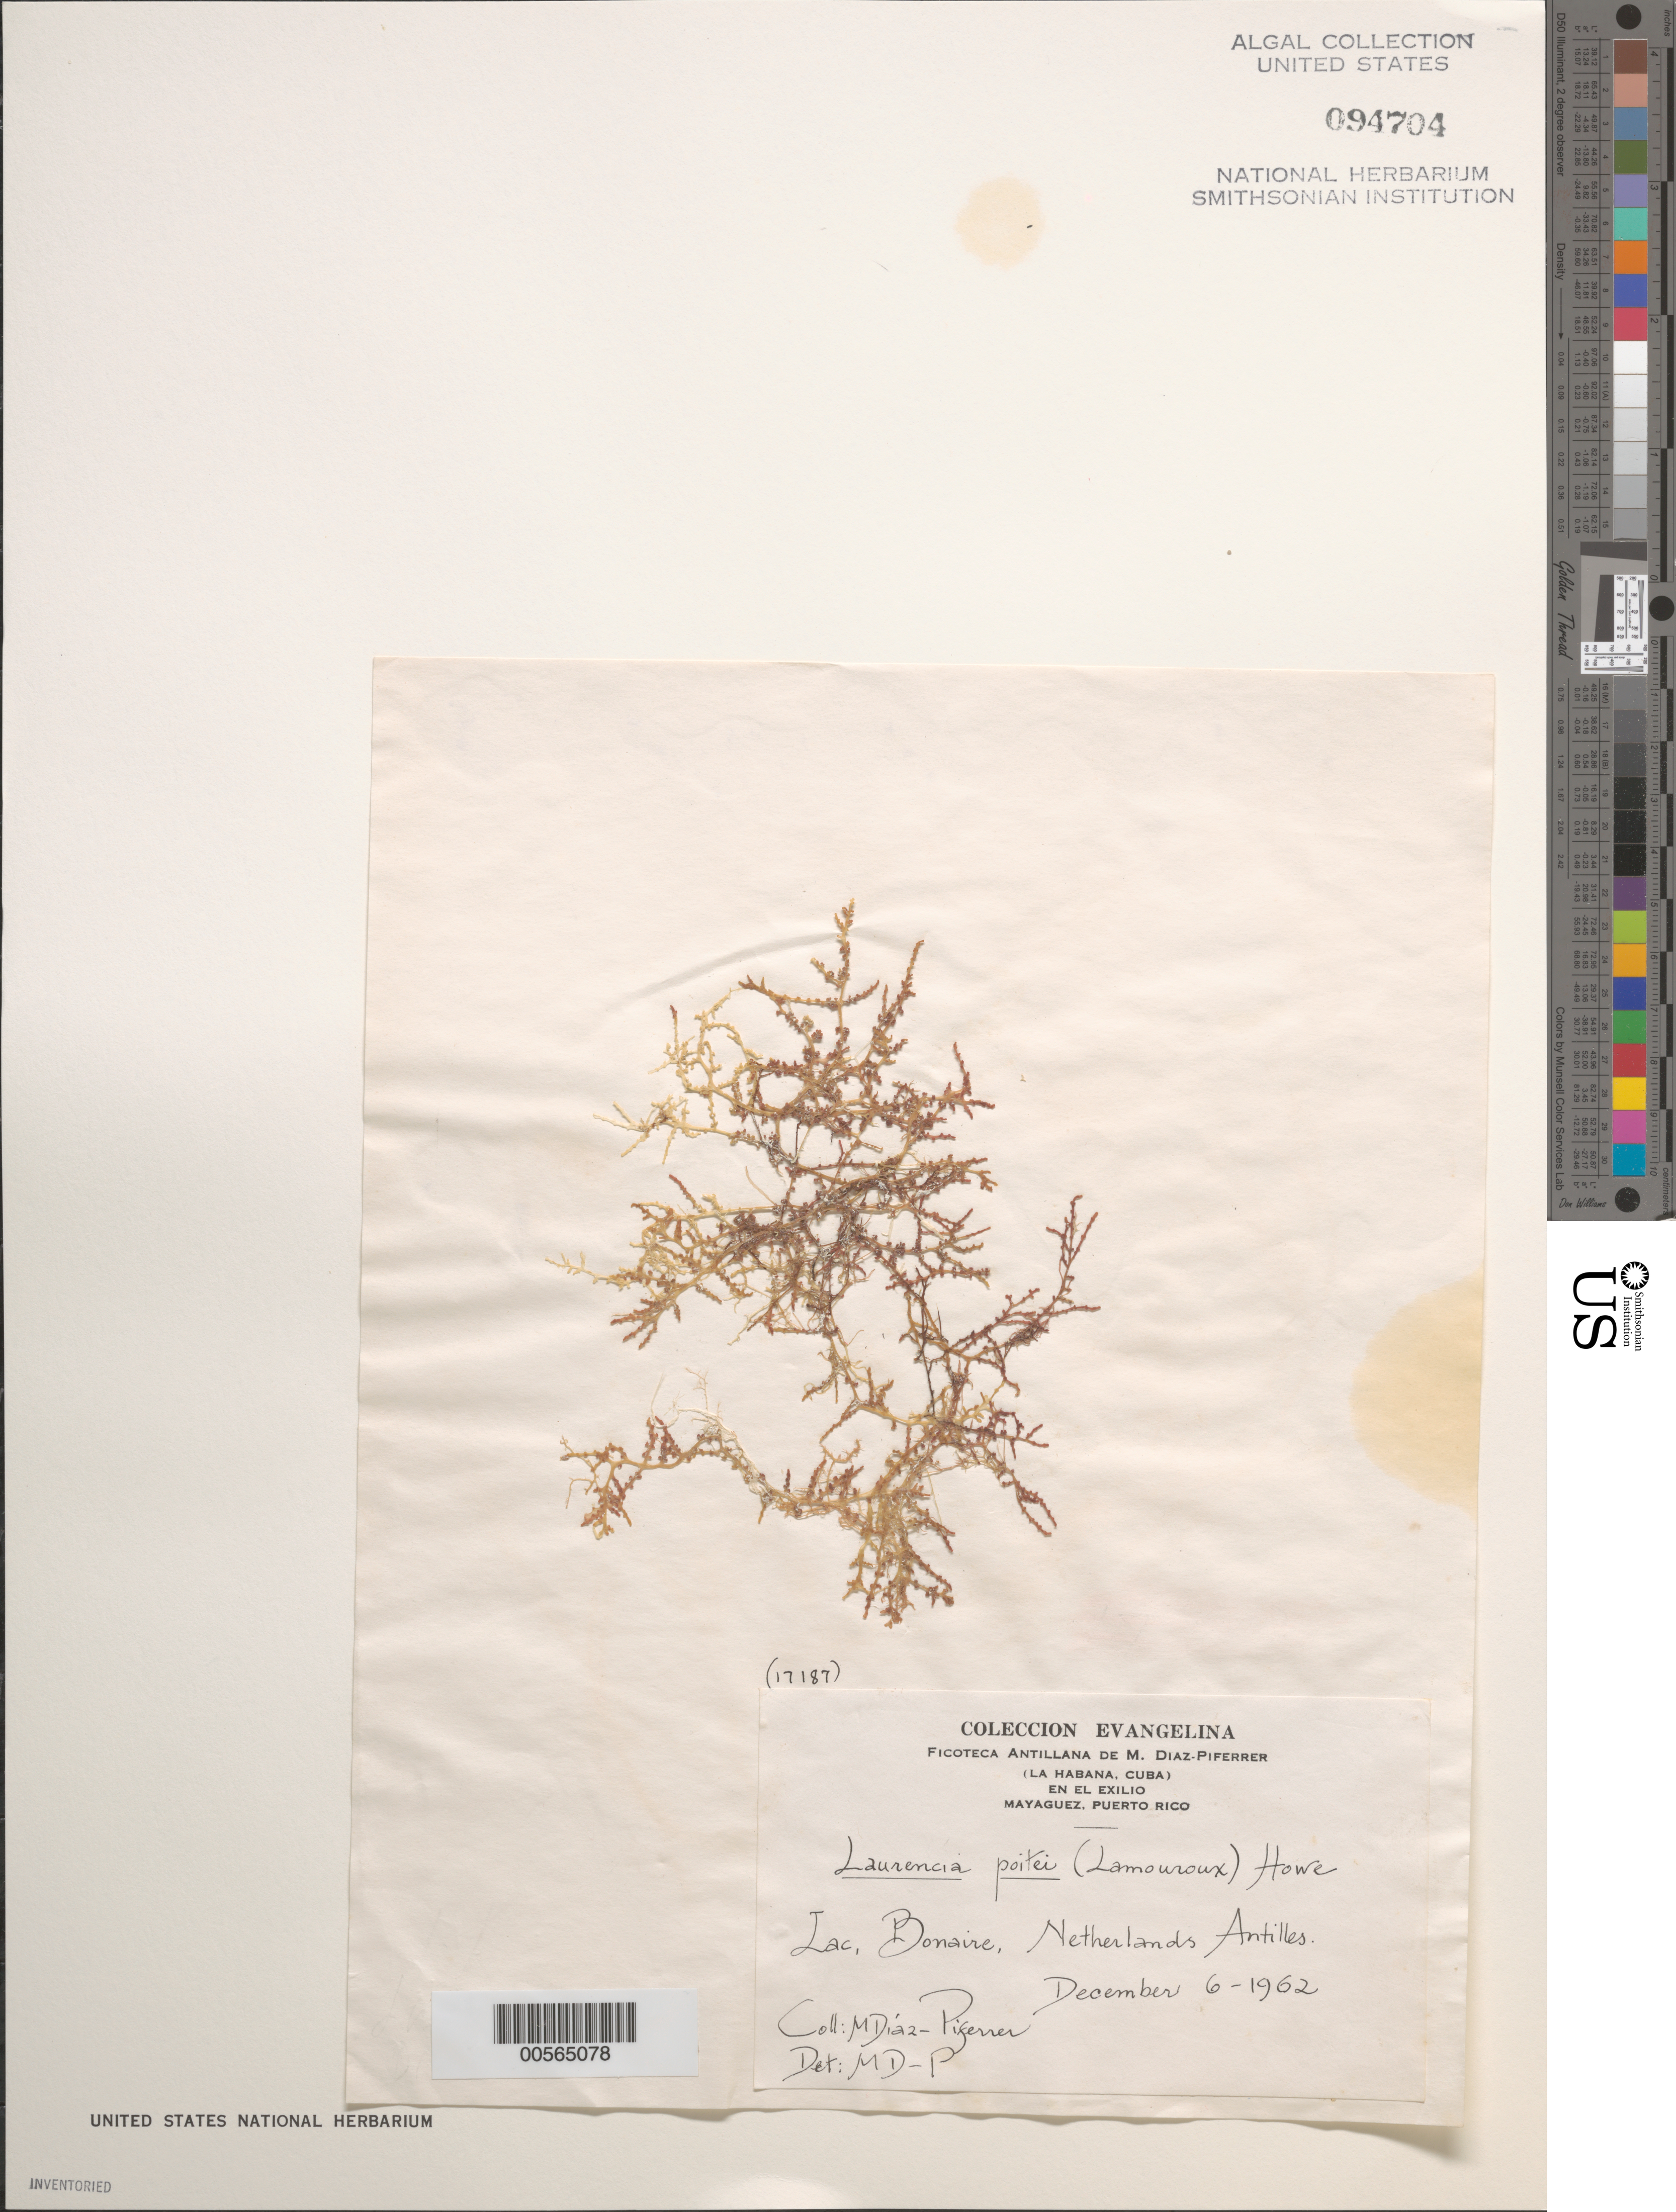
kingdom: Plantae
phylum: Rhodophyta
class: Florideophyceae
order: Ceramiales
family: Rhodomelaceae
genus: Yuzurua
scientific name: Yuzurua poiteaui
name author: (J.V.Lamouroux) Martin-Lescanne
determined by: Brooks, B. L., (BOT), Smithsonian Institution - National Museum of Natural History (UNITED STATES)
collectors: M. Diaz-Piferrer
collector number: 17187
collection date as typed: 06 Dec 1962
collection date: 1962-12-06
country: Netherlands Antilles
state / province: ABC Islands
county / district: Bonaire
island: Bonaire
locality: Lac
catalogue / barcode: US 94704